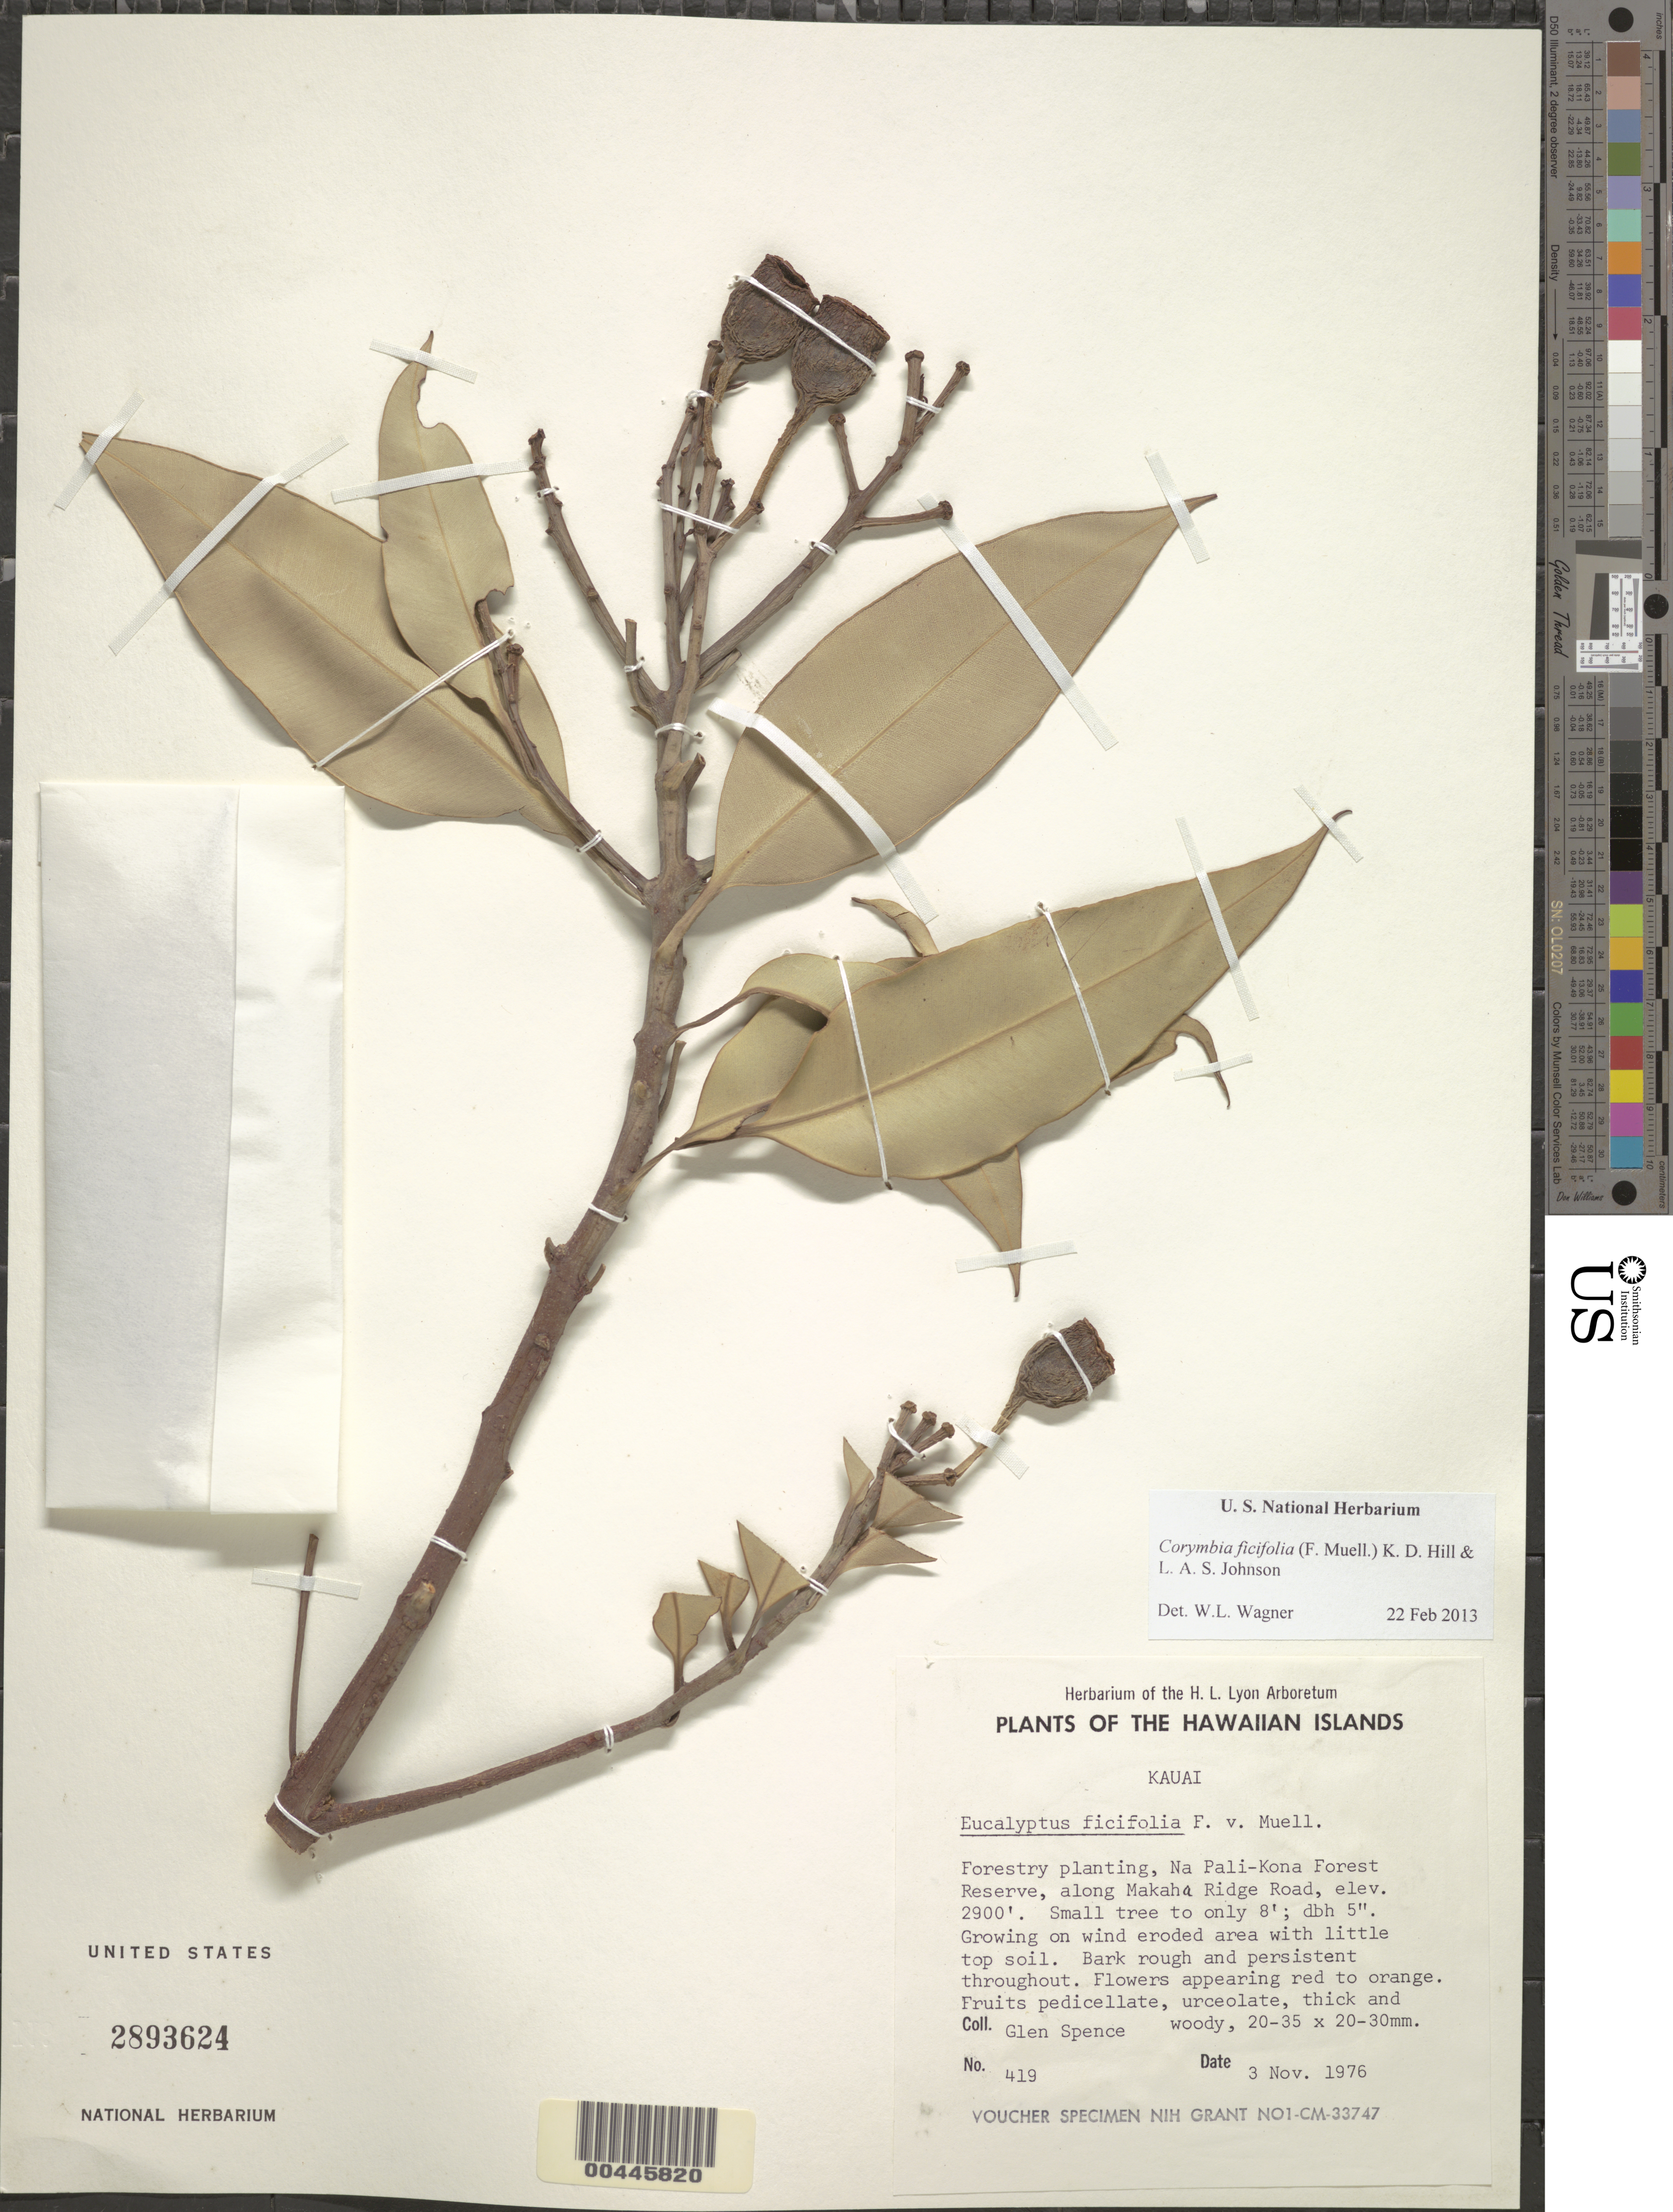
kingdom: Plantae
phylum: Tracheophyta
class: Magnoliopsida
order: Myrtales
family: Myrtaceae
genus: Corymbia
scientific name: Corymbia ficifolia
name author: (F. Muell.) K.D. Hill & L.A.S. Johnson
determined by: Wagner, W. L., (BOT), Smithsonian Institution - National Museum of Natural History (UNITED STATES)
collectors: G. Spence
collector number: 419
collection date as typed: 3 Nov 1976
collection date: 1976-11-03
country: United States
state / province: Hawaii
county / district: Kauai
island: Kaua'i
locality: Na Pali Kona For Res, along Makaha Ridge Rd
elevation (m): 884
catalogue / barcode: US 2893624